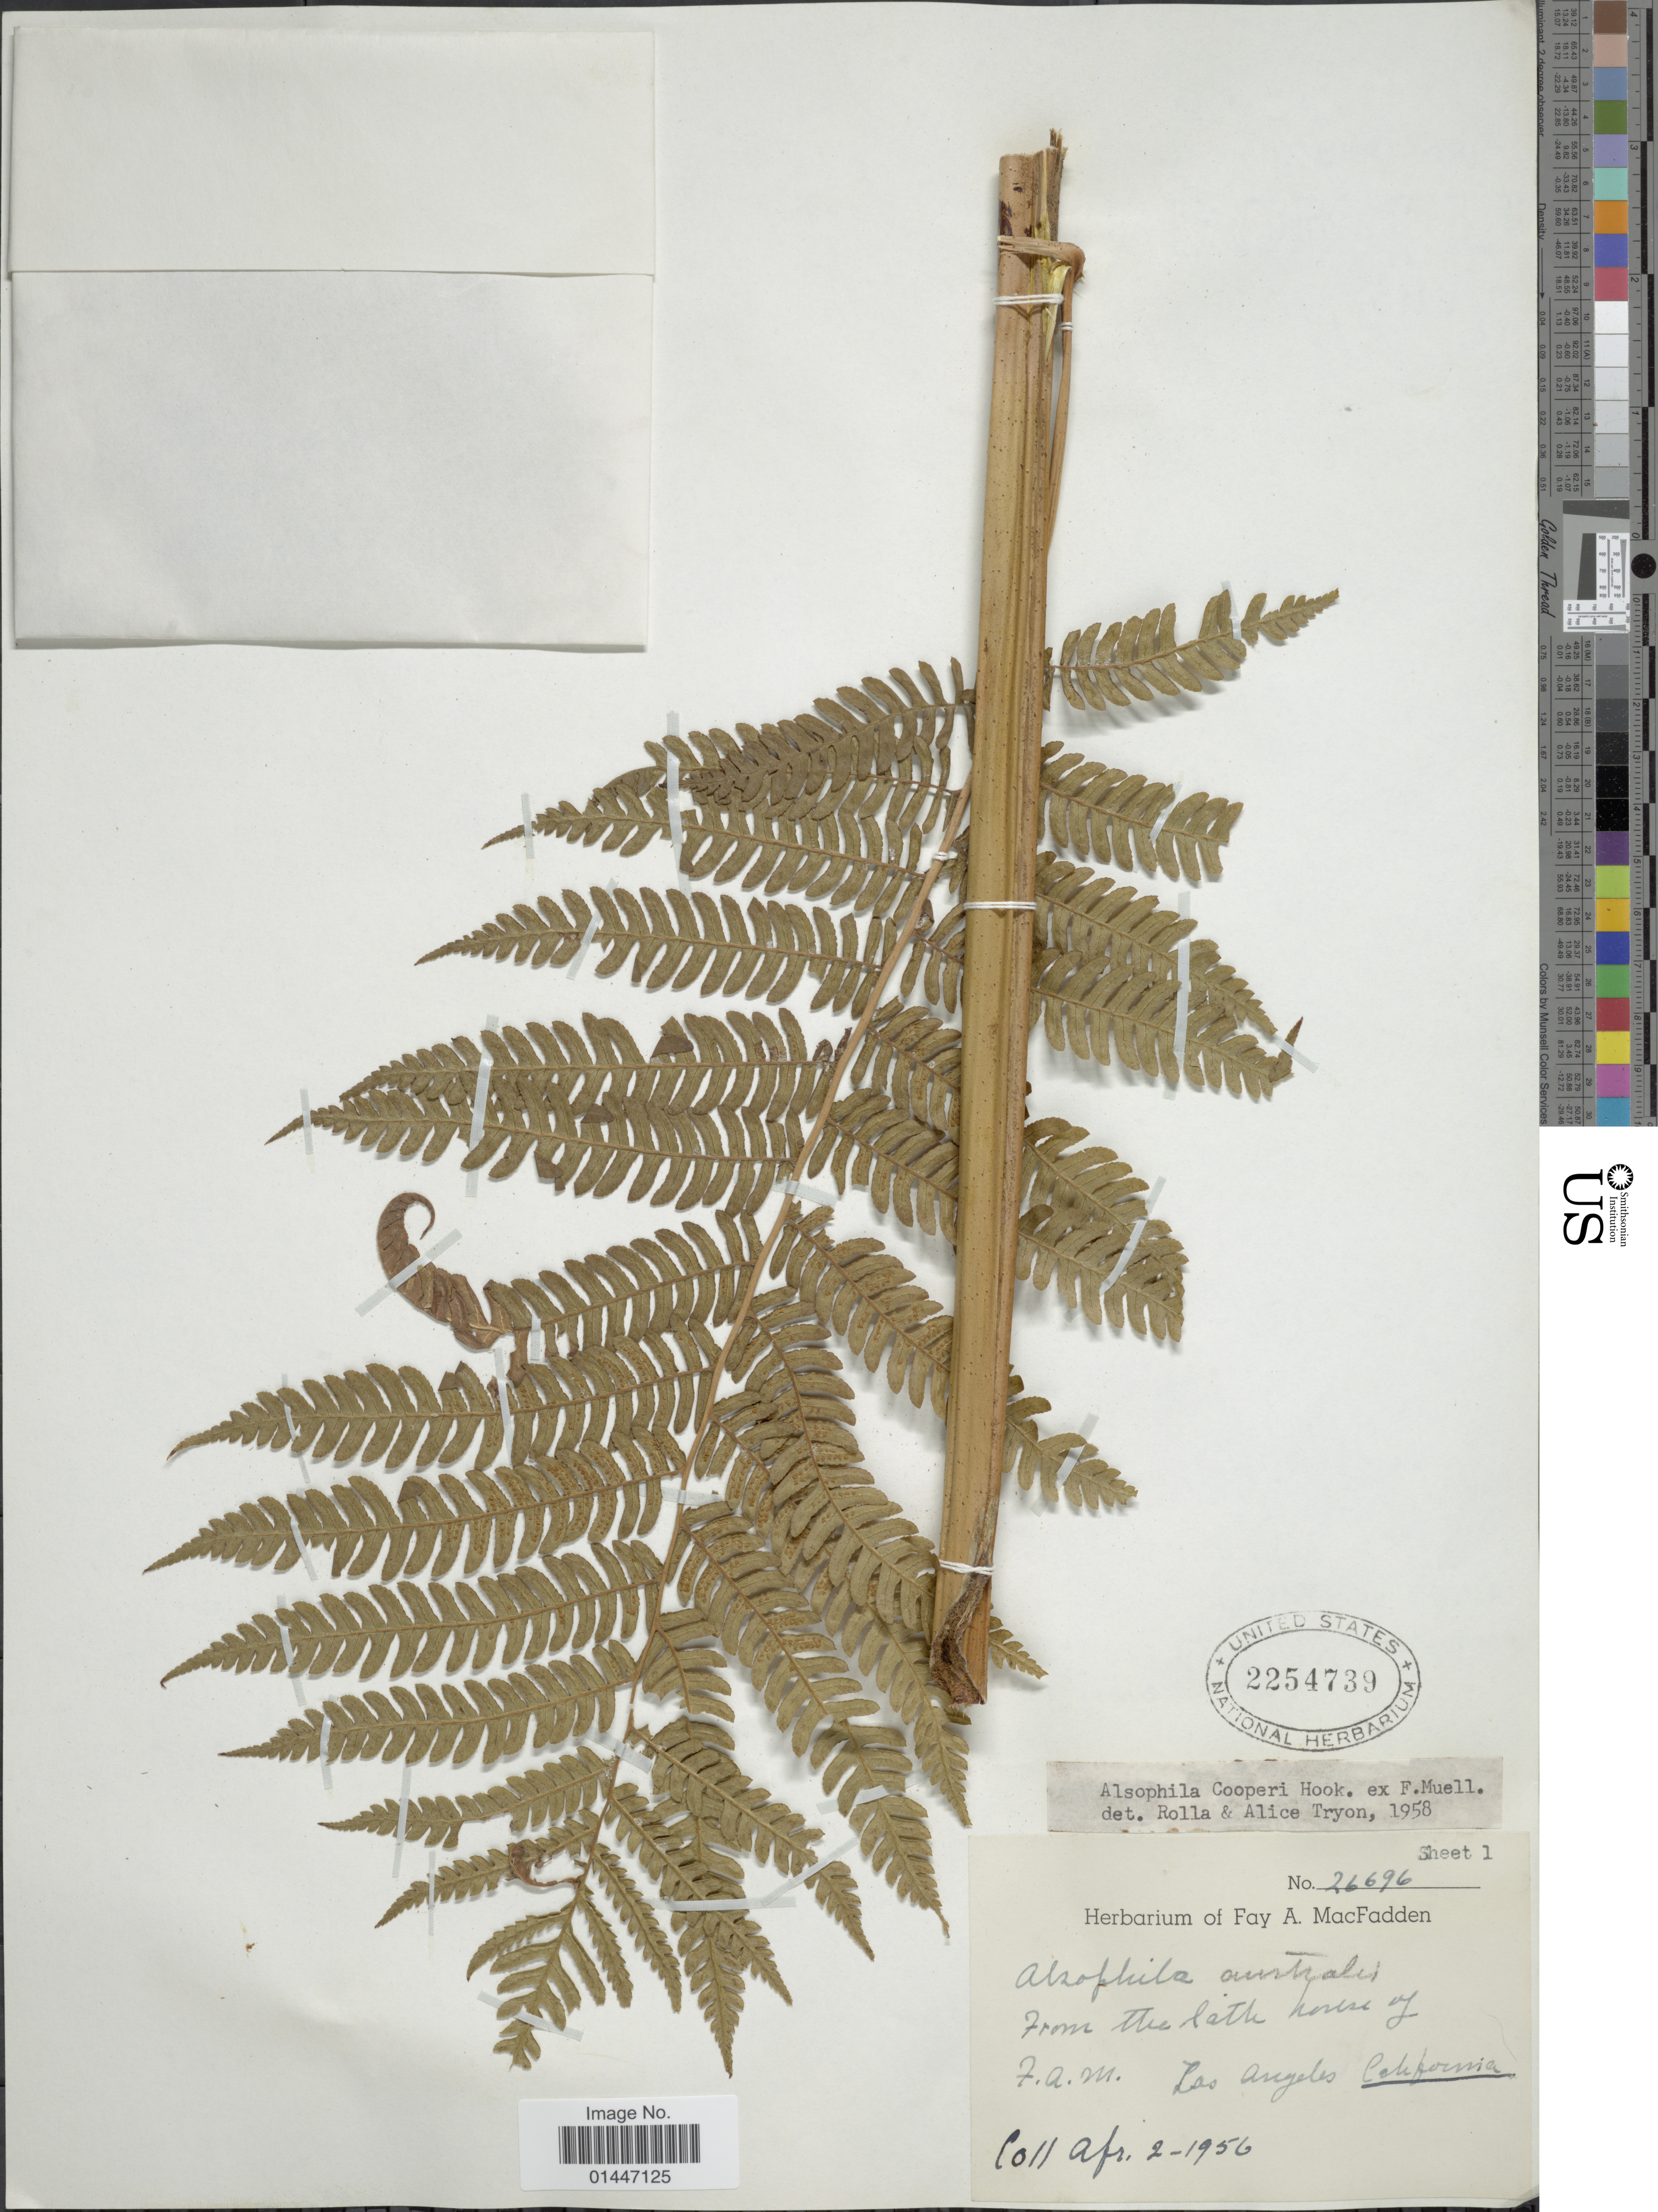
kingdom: Plantae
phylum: Tracheophyta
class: Polypodiopsida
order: Cyatheales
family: Cyatheaceae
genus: Sphaeropteris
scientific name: Sphaeropteris cooperi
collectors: F. MacFadden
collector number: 26696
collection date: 1956-04-02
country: United States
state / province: California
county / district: Los Angeles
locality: Los Angeles, from the bath house of F. A. M.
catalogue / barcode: US 2254739